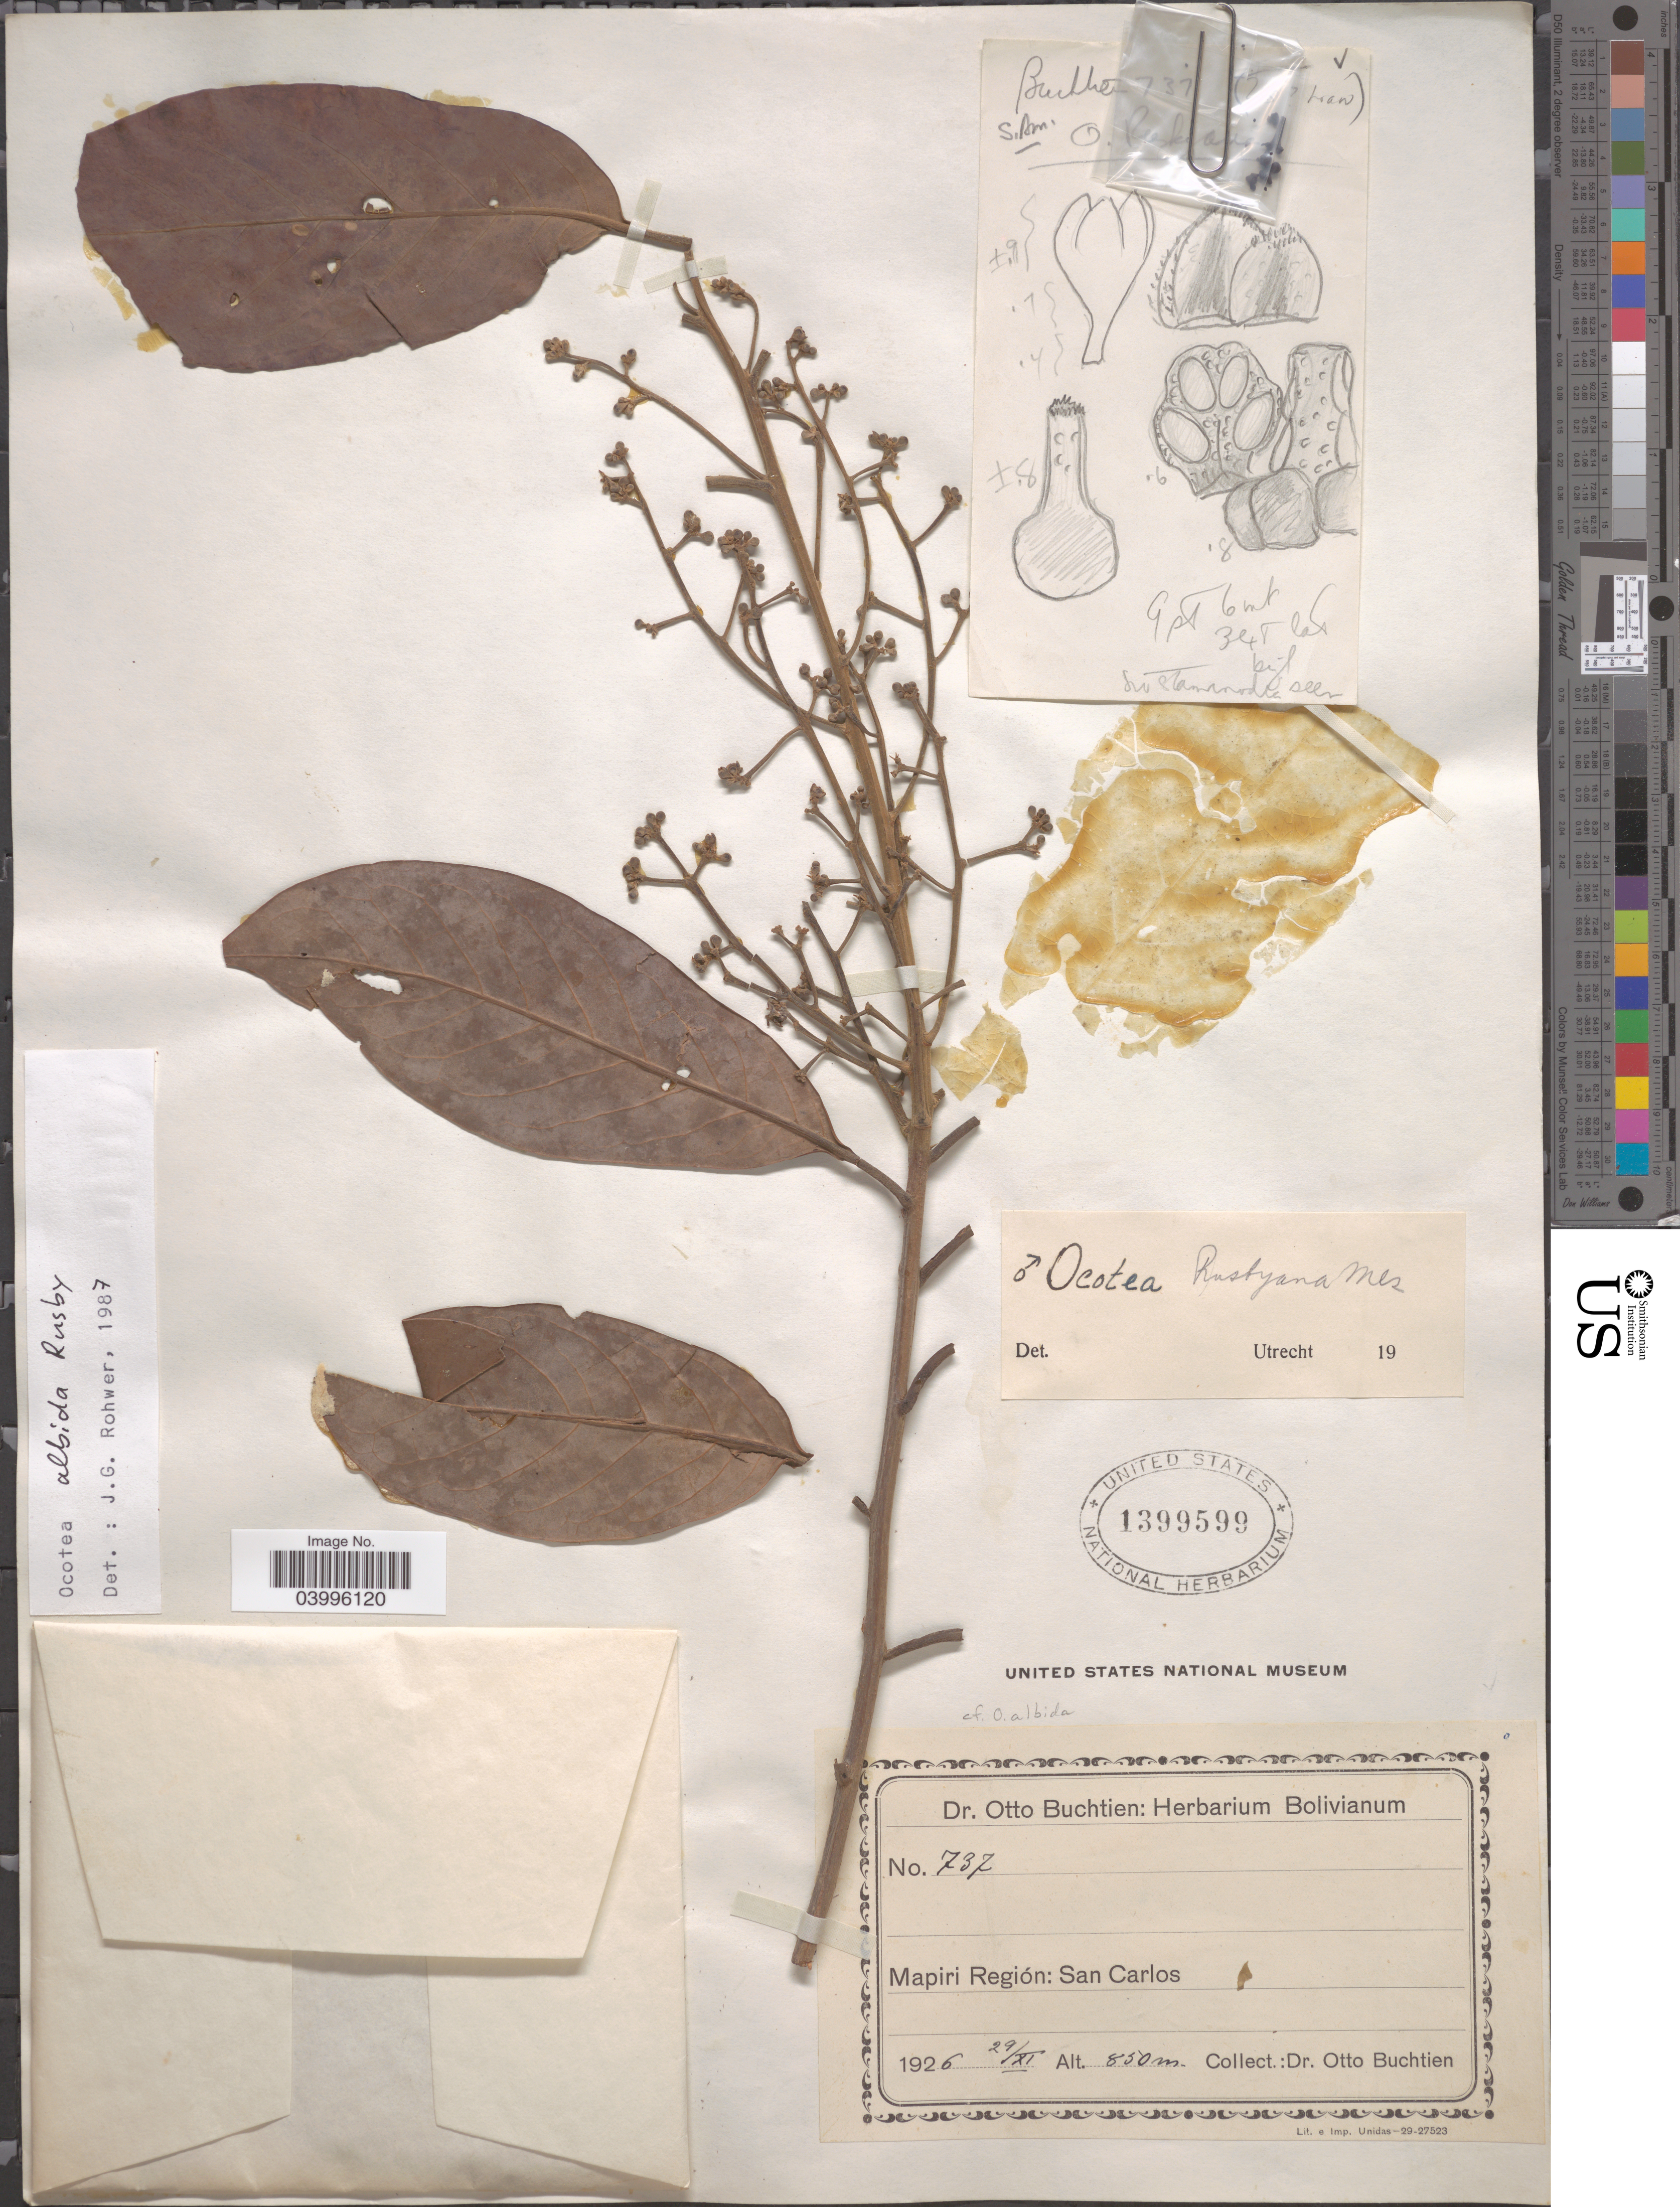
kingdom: Plantae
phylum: Tracheophyta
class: Magnoliopsida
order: Laurales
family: Lauraceae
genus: Ocotea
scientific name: Ocotea albida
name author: Mez & Rusby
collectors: O. Buchtien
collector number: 737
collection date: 1926-11-29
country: Bolivia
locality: Mapiri Región: San Carlos.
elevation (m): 850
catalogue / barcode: US 1399599